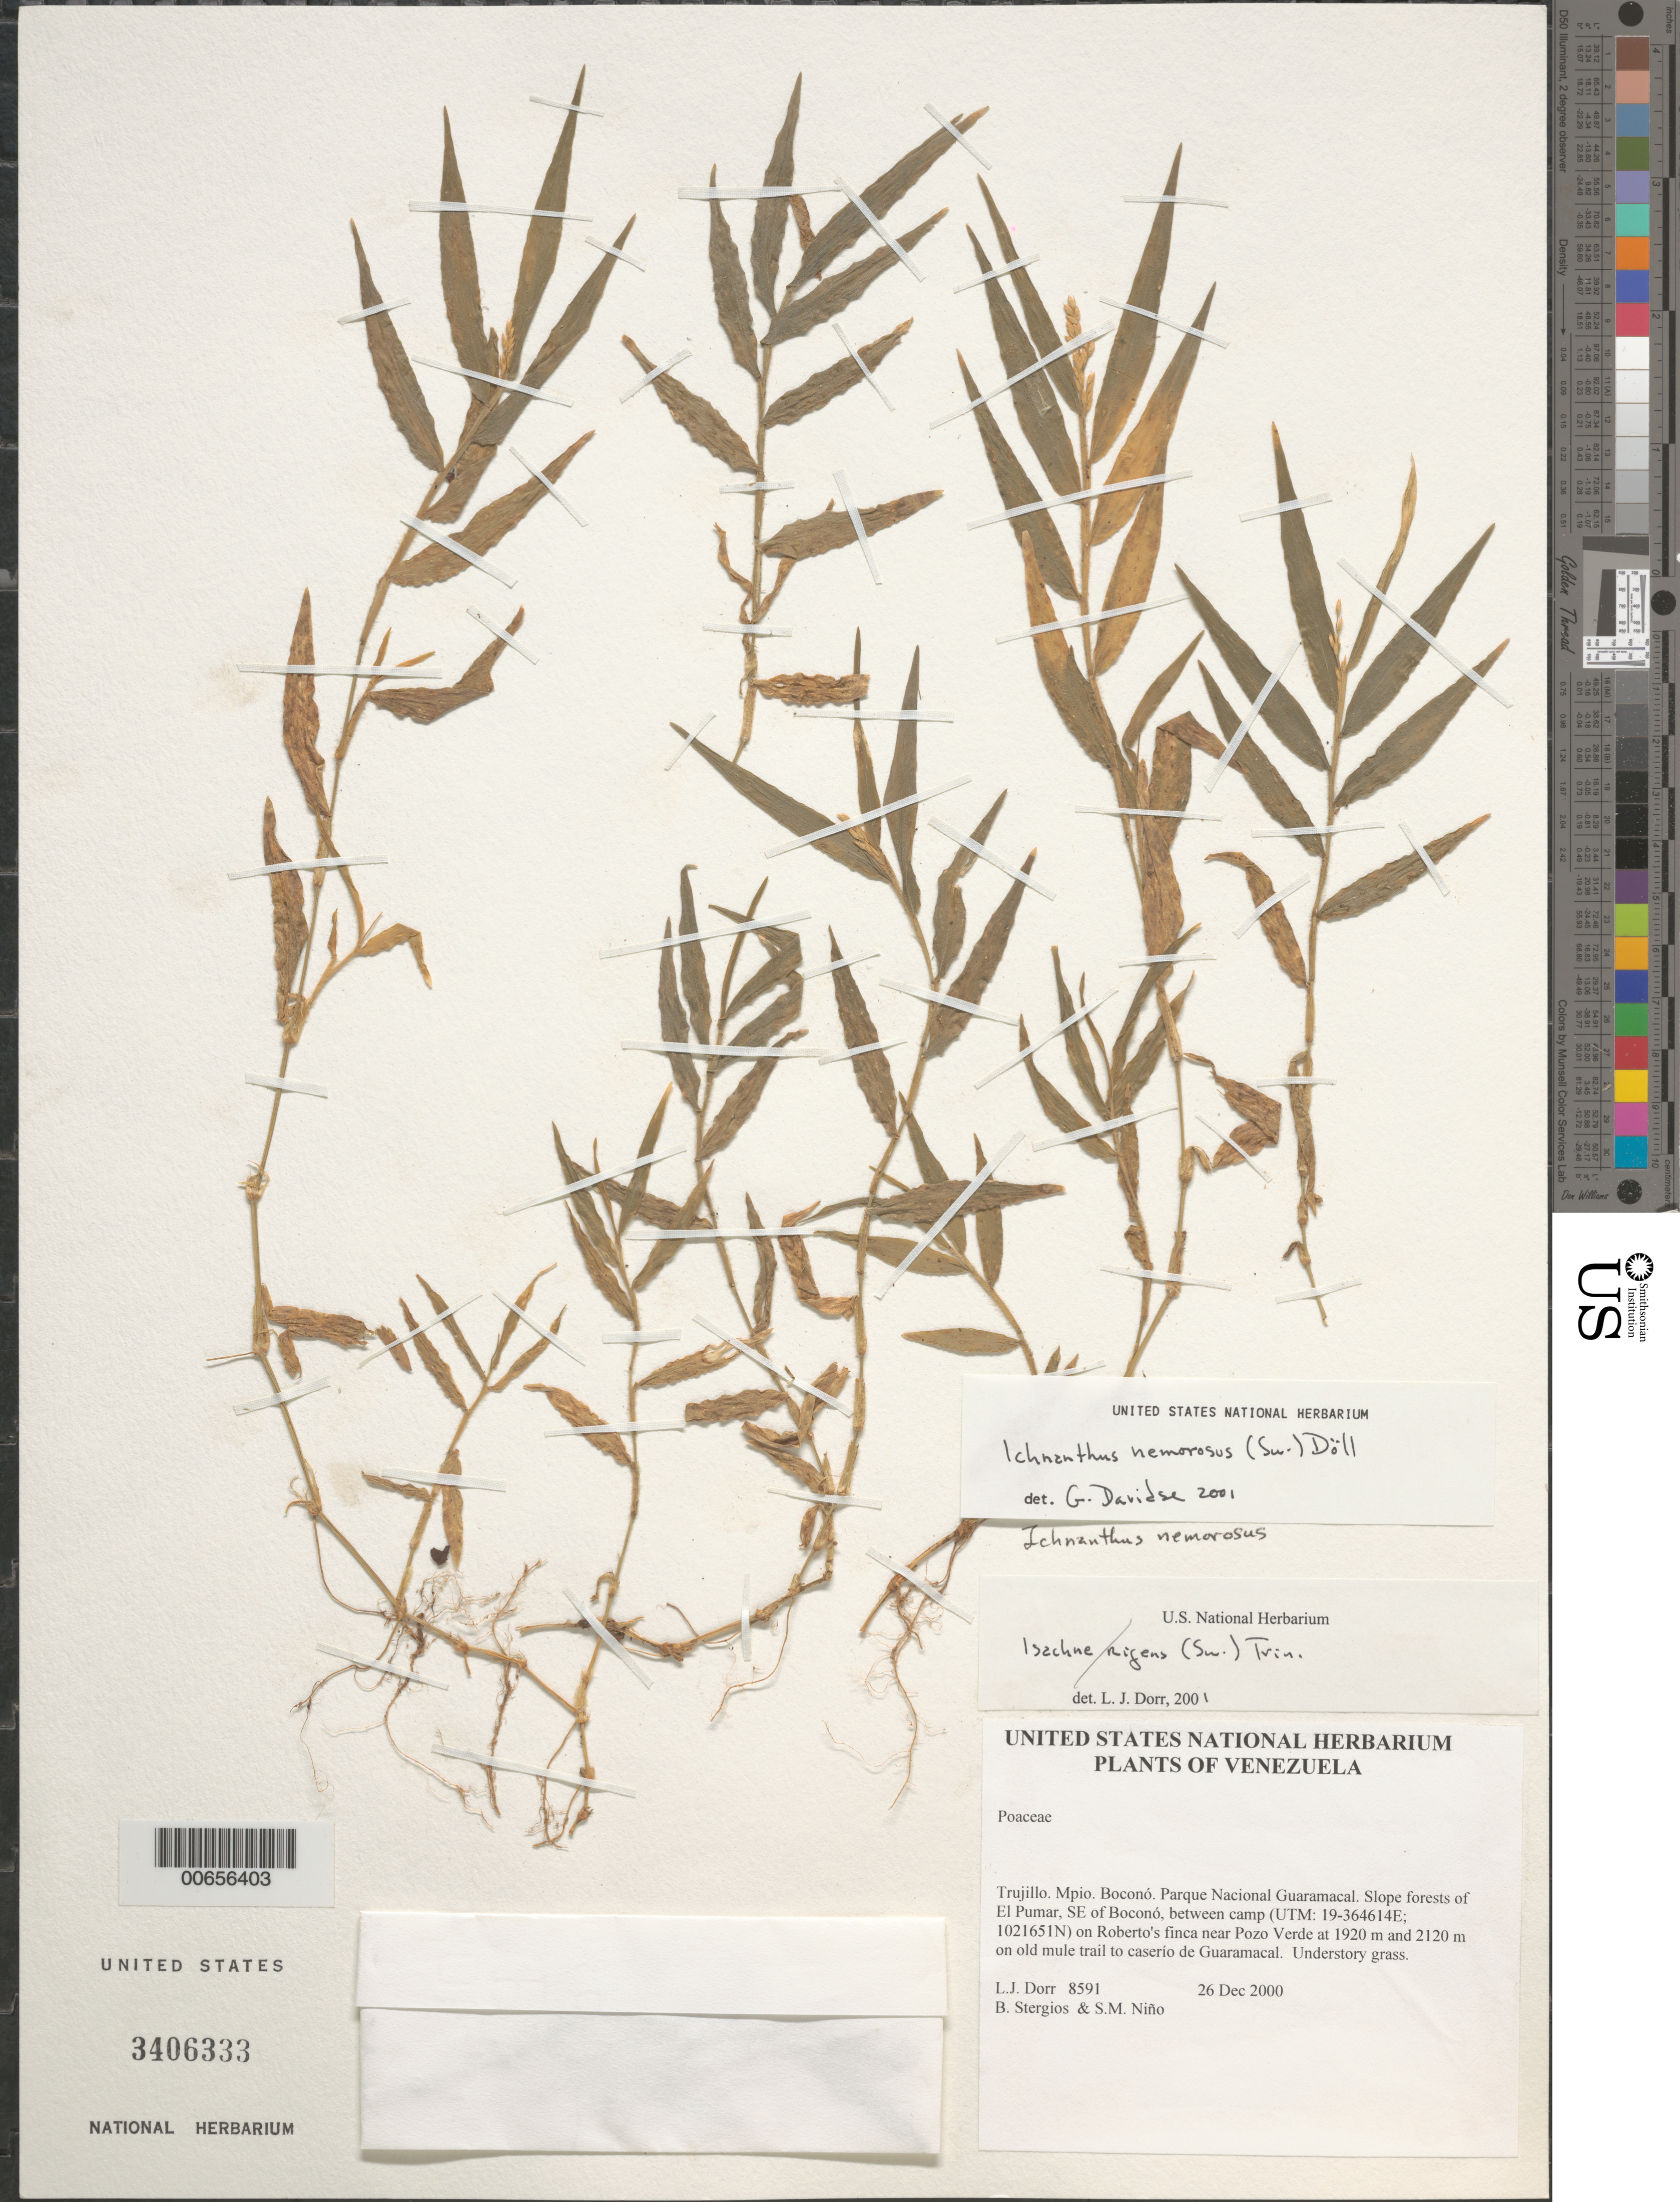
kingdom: Plantae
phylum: Tracheophyta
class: Liliopsida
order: Poales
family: Poaceae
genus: Ichnanthus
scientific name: Ichnanthus nemorosus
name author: (Sw.) Döll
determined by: Davidse, Gerrit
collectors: L. J. Dorr, B. G. Stergios & S. M. Niño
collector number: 8591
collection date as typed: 26 Dec 2000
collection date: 2000-12-26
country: Venezuela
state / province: Trujillo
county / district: Boconó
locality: Parque Nacional Guaramacal. El Pumar, SE of Boconó, between camp on Roberto's finca near Pozo Verde at 1920 m and 2120 m on old mule trail to caserío de Guaramacal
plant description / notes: PORT, US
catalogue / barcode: US 3406333